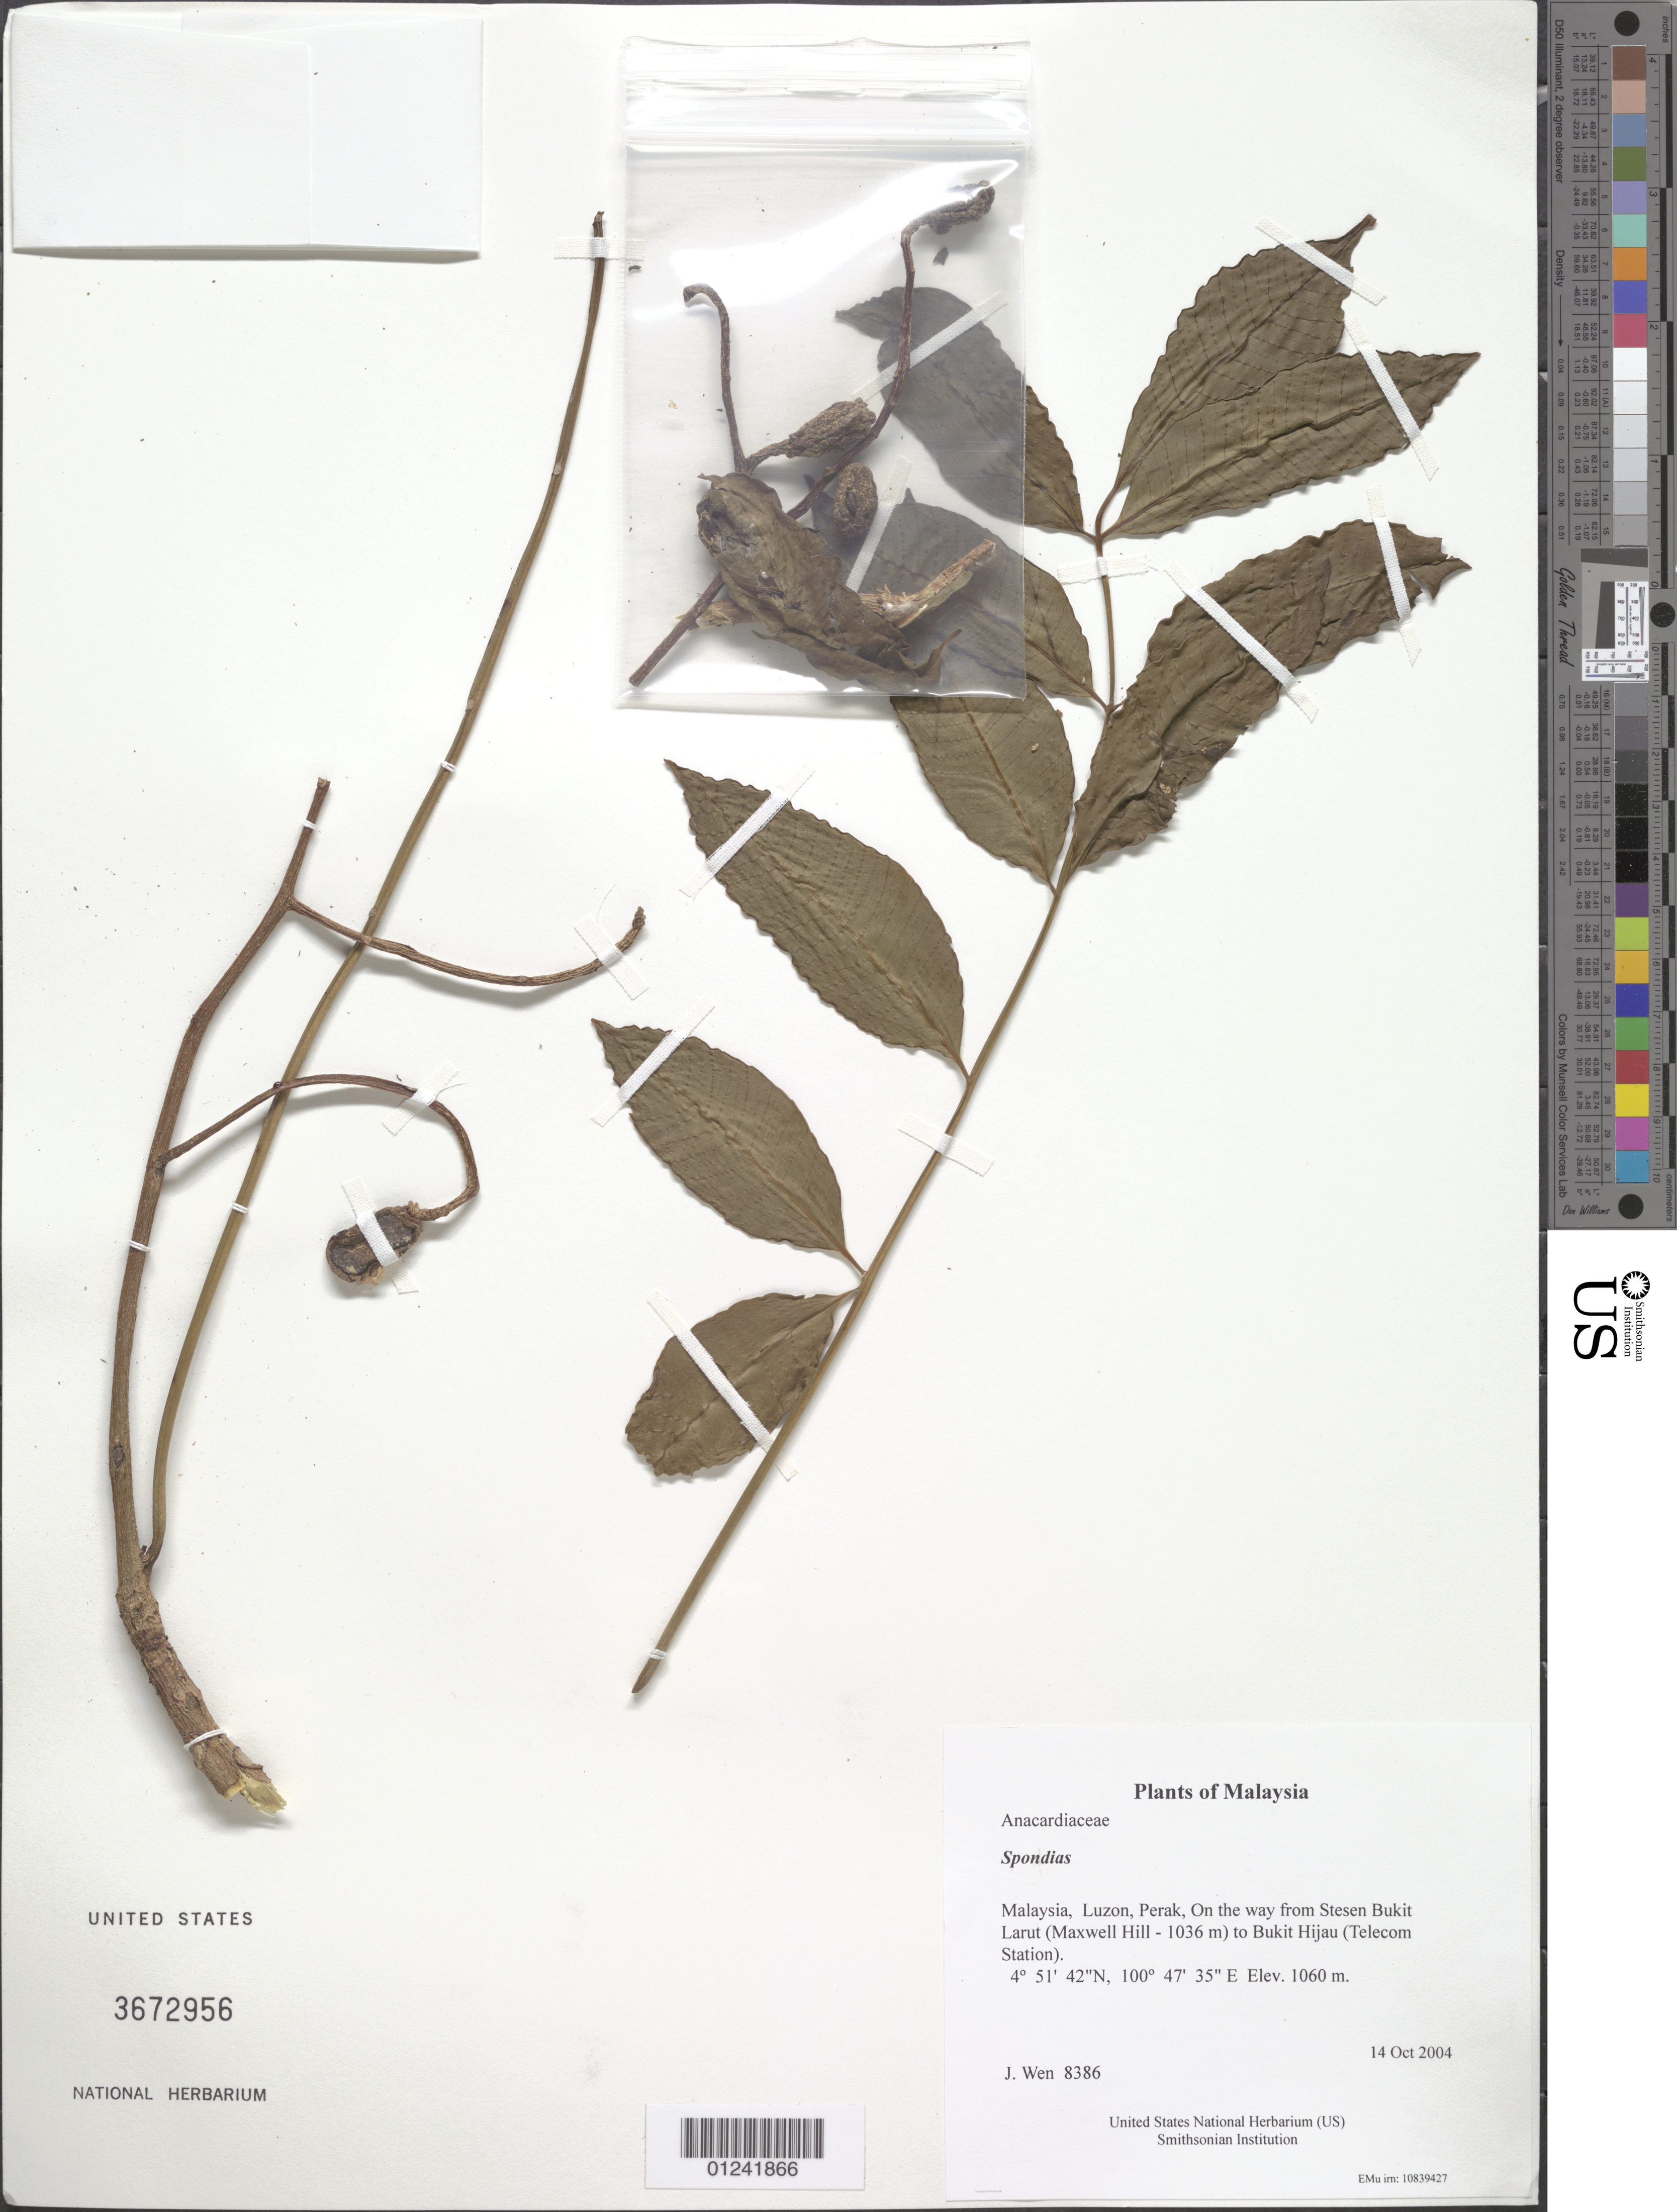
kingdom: Plantae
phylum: Tracheophyta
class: Magnoliopsida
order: Sapindales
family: Anacardiaceae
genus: Spondias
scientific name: Spondias sp.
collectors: J. Wen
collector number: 8386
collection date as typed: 14 Oct 2004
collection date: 2004-10-14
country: Malaysia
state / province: Perak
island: Luzon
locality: On the way from Stesen Bukit Larut (Maxwell Hill - 1036 m) to Bukit Hijau (Telecom Station).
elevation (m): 1060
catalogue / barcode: US 3672956